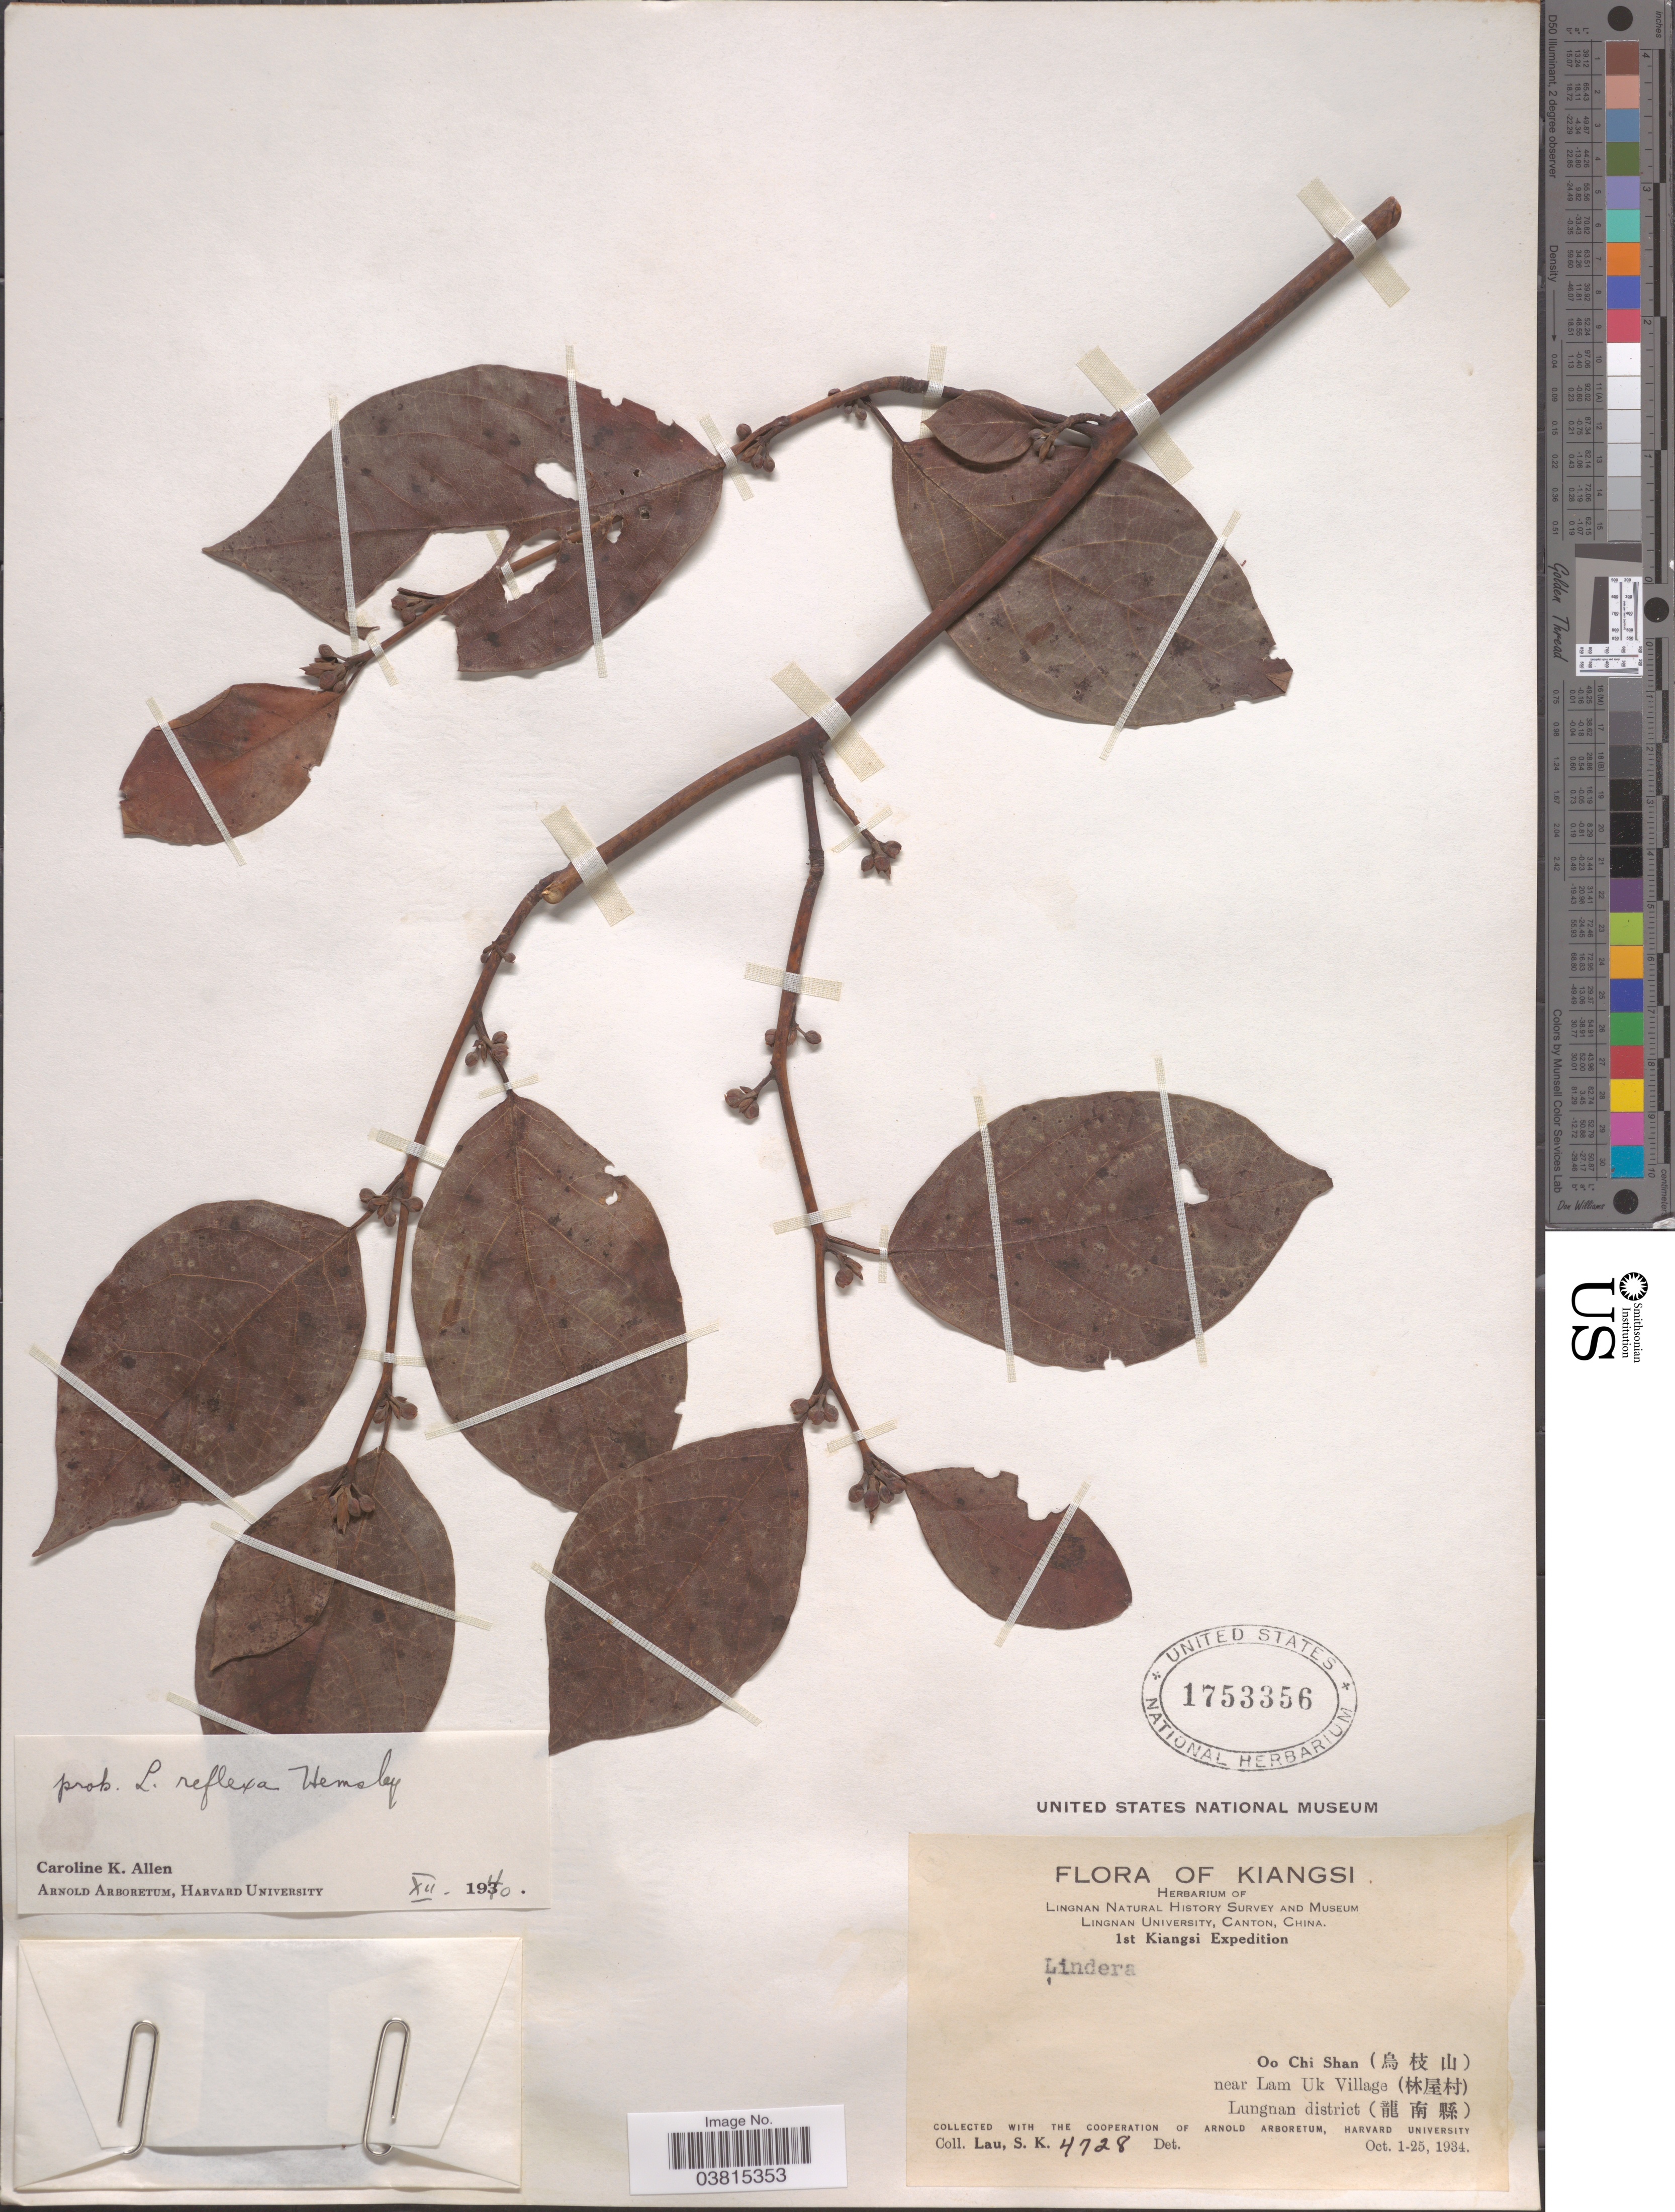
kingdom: Plantae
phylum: Tracheophyta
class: Magnoliopsida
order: Laurales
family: Lauraceae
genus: Lindera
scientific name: Lindera reflexa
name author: Hemsl.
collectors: S. K. Lau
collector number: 4728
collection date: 1934-10-01/1934-10-25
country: China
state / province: Jiangxi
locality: Kiangsi. Oo Chi Shan (X). Near Lam Uk Village (X). Lungnan district (X).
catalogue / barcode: US 1753356